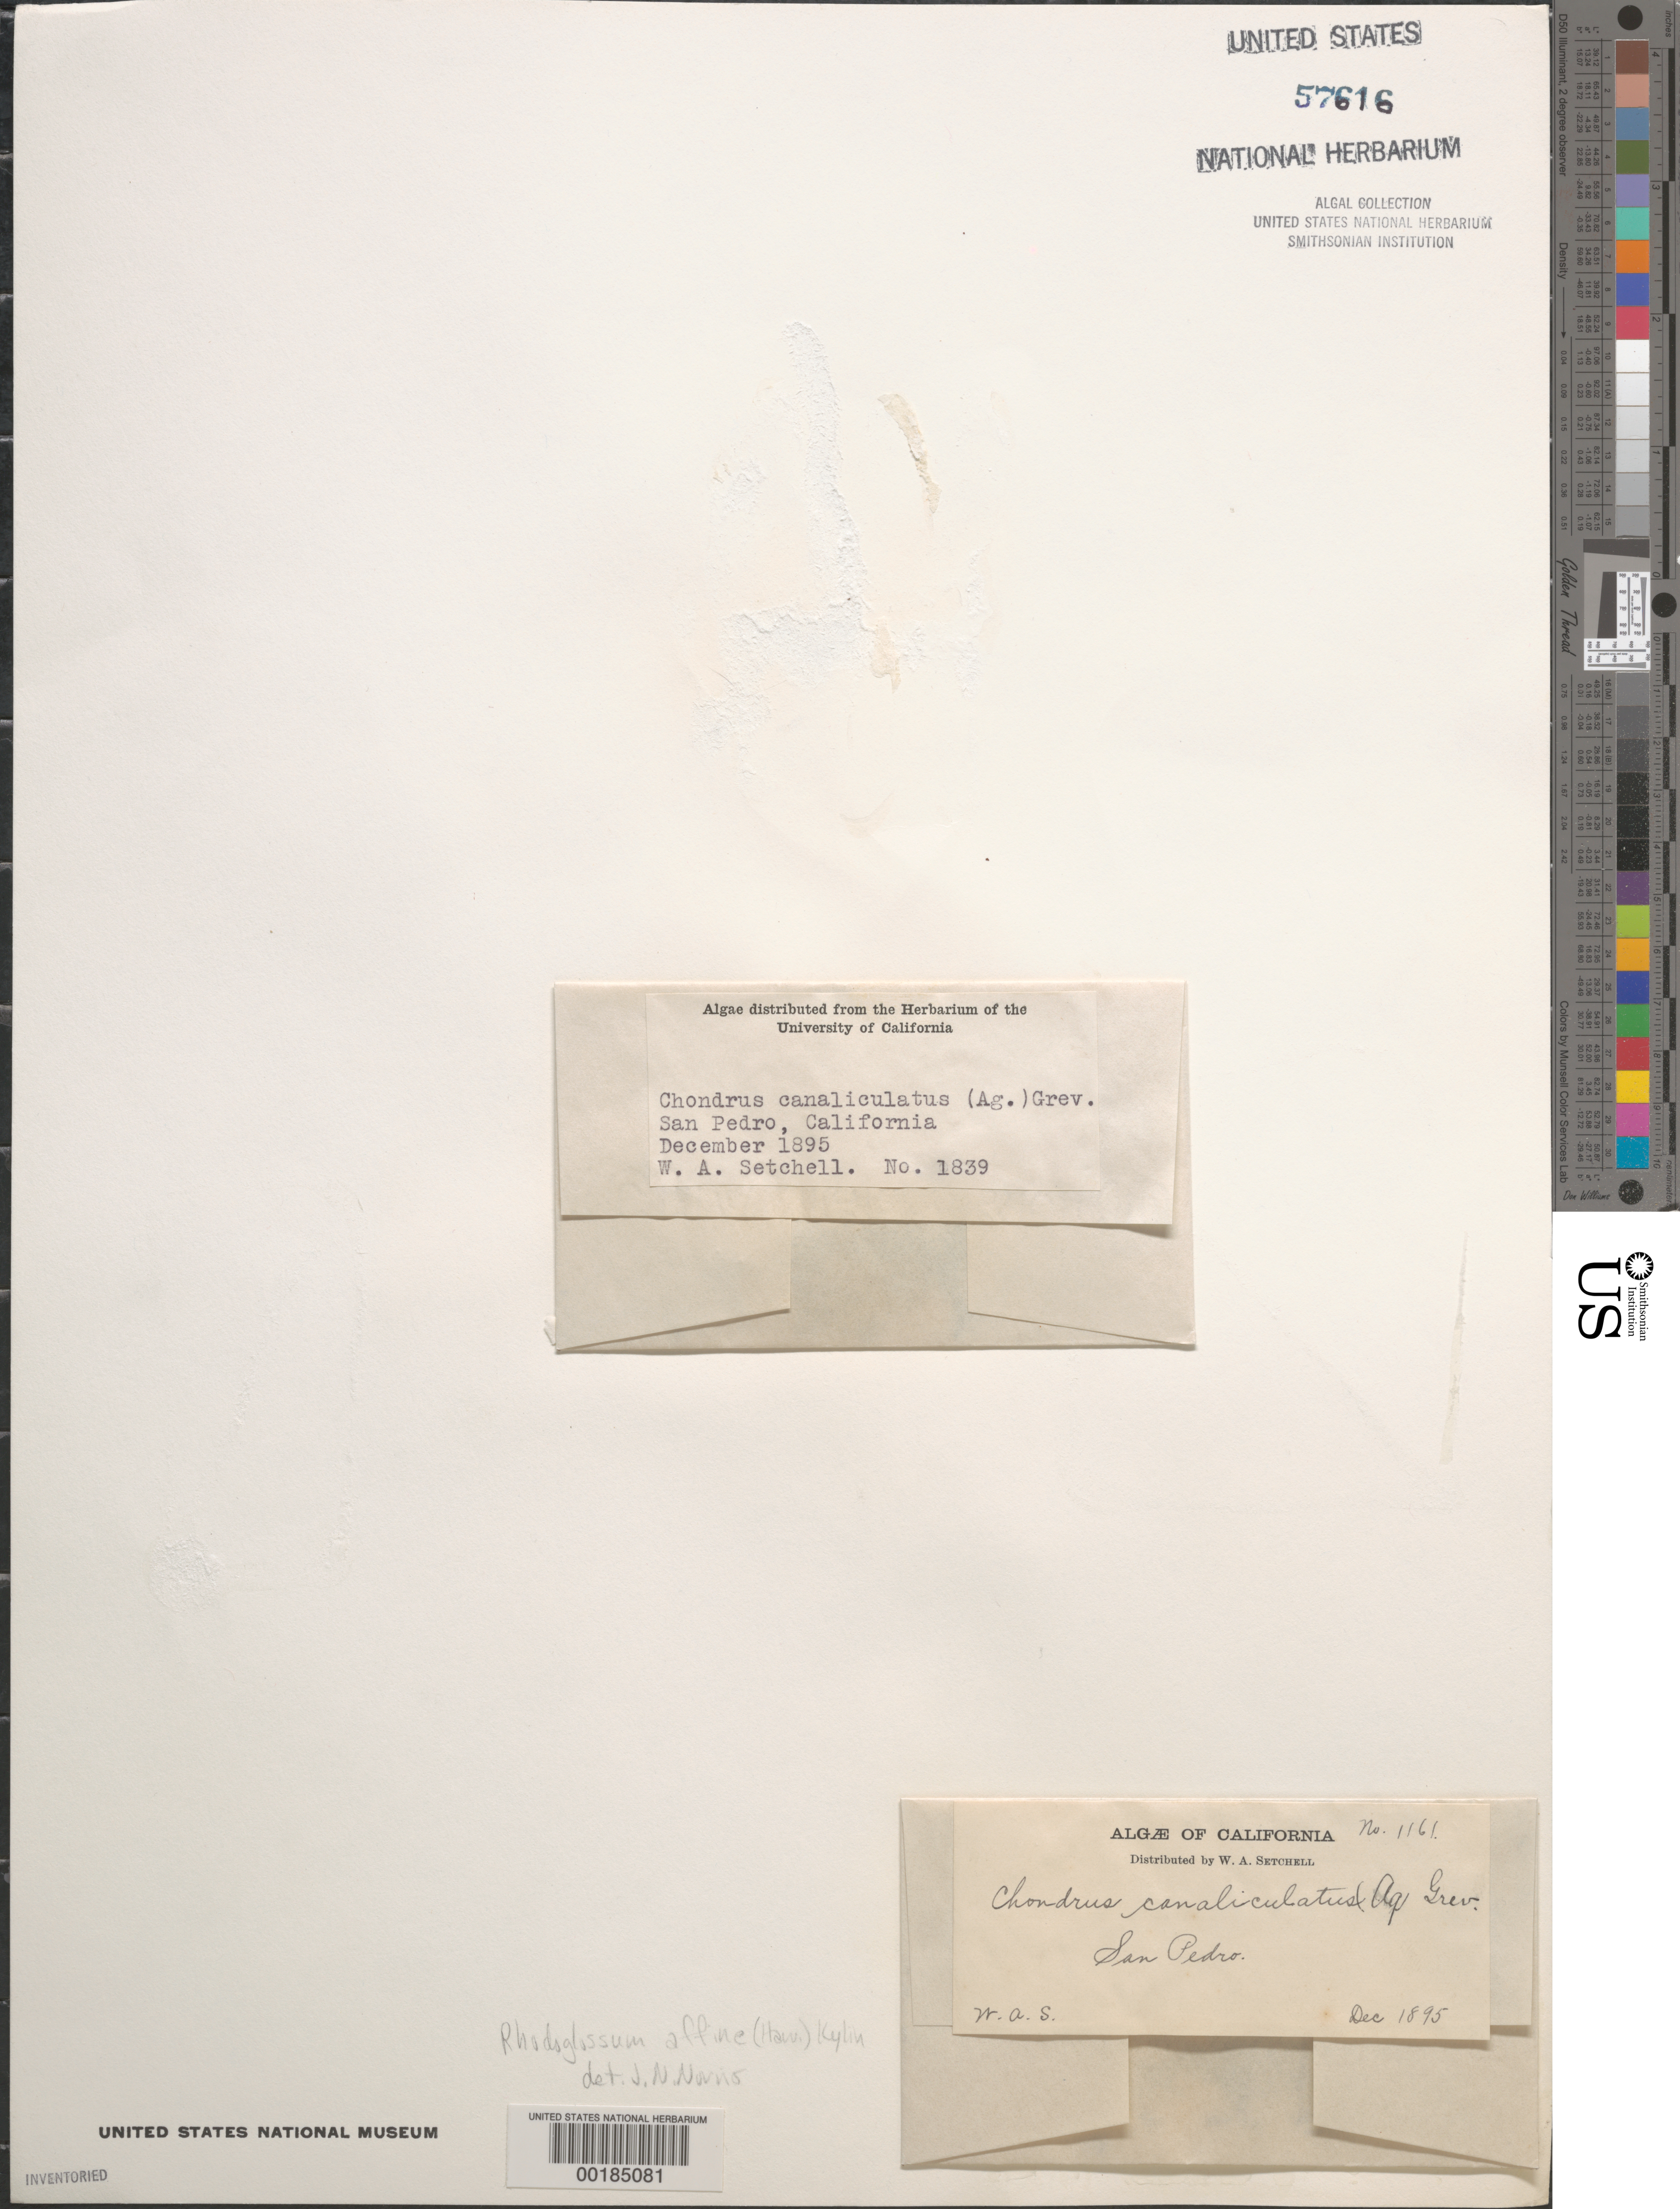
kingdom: Plantae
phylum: Rhodophyta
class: Florideophyceae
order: Gigartinales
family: Gigartinaceae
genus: Mazzaella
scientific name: Mazzaella affinis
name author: (Harvey) Fredericq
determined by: Algae name updating Project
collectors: W. Setchell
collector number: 1161 & 1839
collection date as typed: Dec 1895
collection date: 1895-12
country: United States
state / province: California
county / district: Los Angeles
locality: San Pedro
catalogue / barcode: US 57616